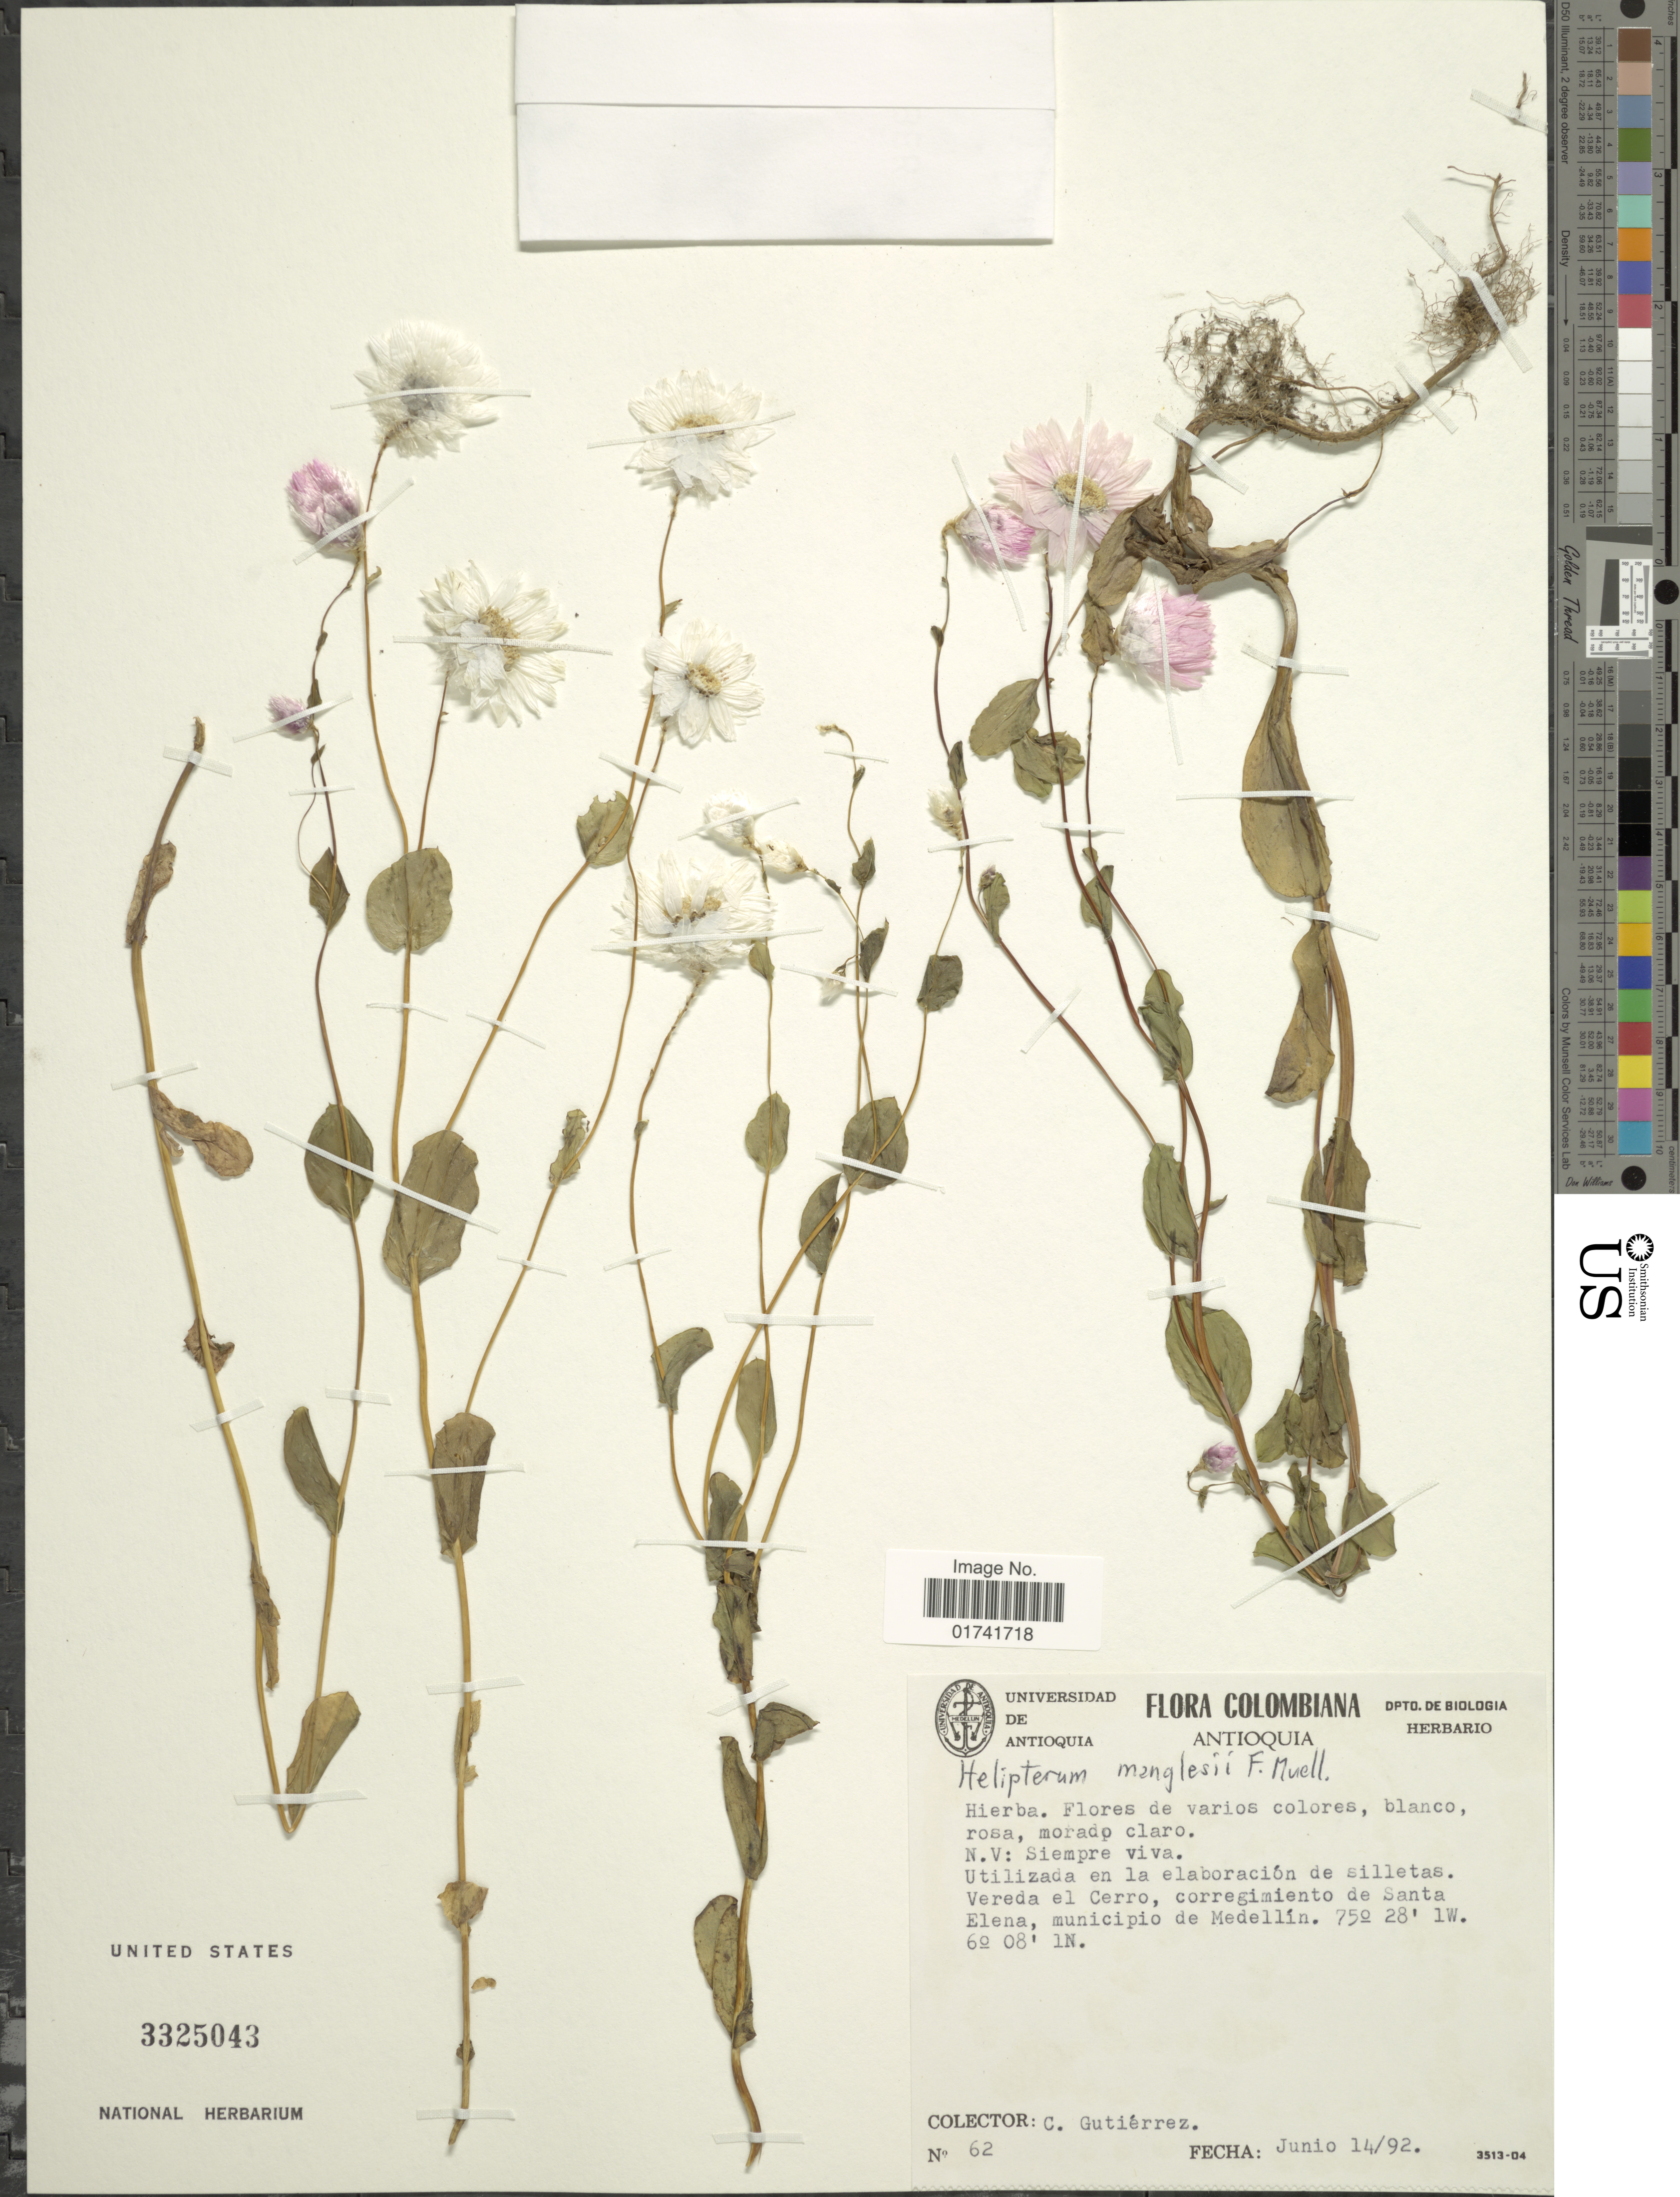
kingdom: Plantae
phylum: Tracheophyta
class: Magnoliopsida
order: Asterales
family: Asteraceae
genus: Rhodanthe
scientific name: Rhodanthe manglesii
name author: Lindl.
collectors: Gutiérrez, C.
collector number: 62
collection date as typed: Transcribed d/m/y: 14/6/92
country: Colombia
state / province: Antioquia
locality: N.V: Siempre viva, Vereda el Cerro, corregimiento de Santa Elena, municipio de Medellin..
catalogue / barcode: US 3325043